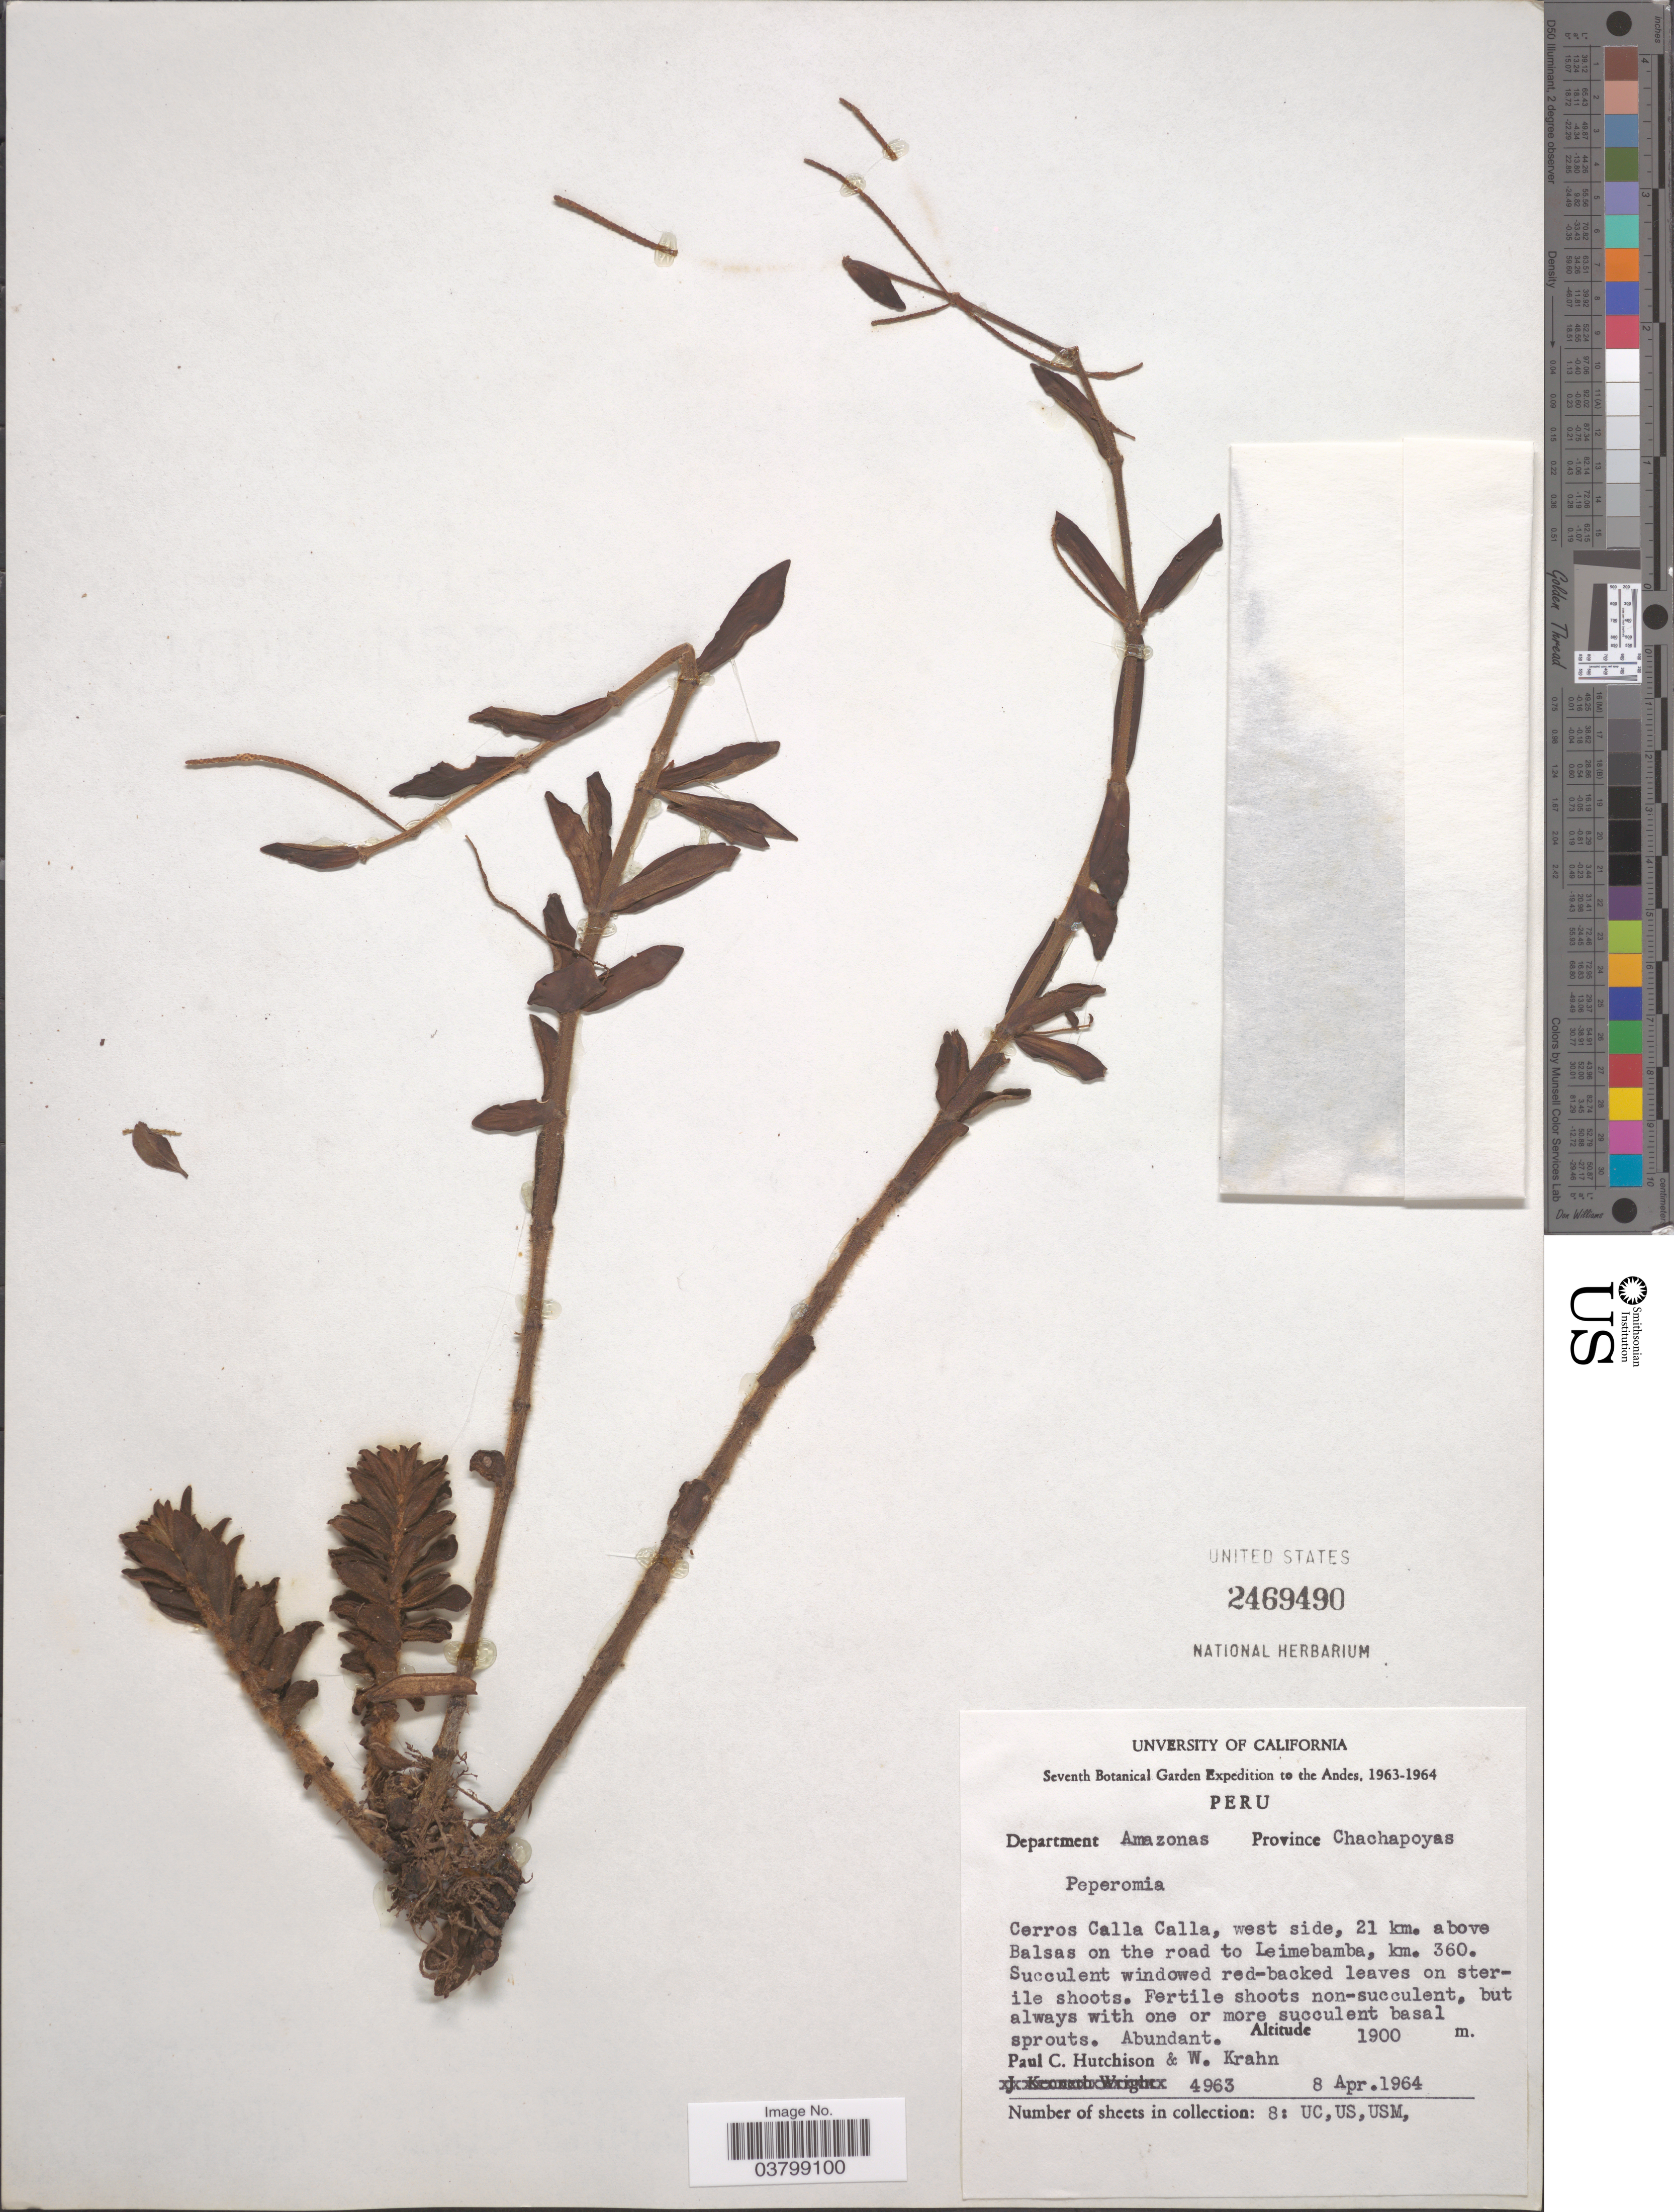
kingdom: Plantae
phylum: Tracheophyta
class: Magnoliopsida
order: Piperales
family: Piperaceae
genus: Peperomia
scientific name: Peperomia sp.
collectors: P. C. Hutchison & W. Krahn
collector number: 4963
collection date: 1964-04-08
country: Peru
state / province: Amazonas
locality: The Andes. Department Amazonas. Province Chachapoyas. Cerros Calla Calla, west side 21 km. above Balsas on the road to Leimebamba, km. 360.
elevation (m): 1900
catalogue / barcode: US 2469490